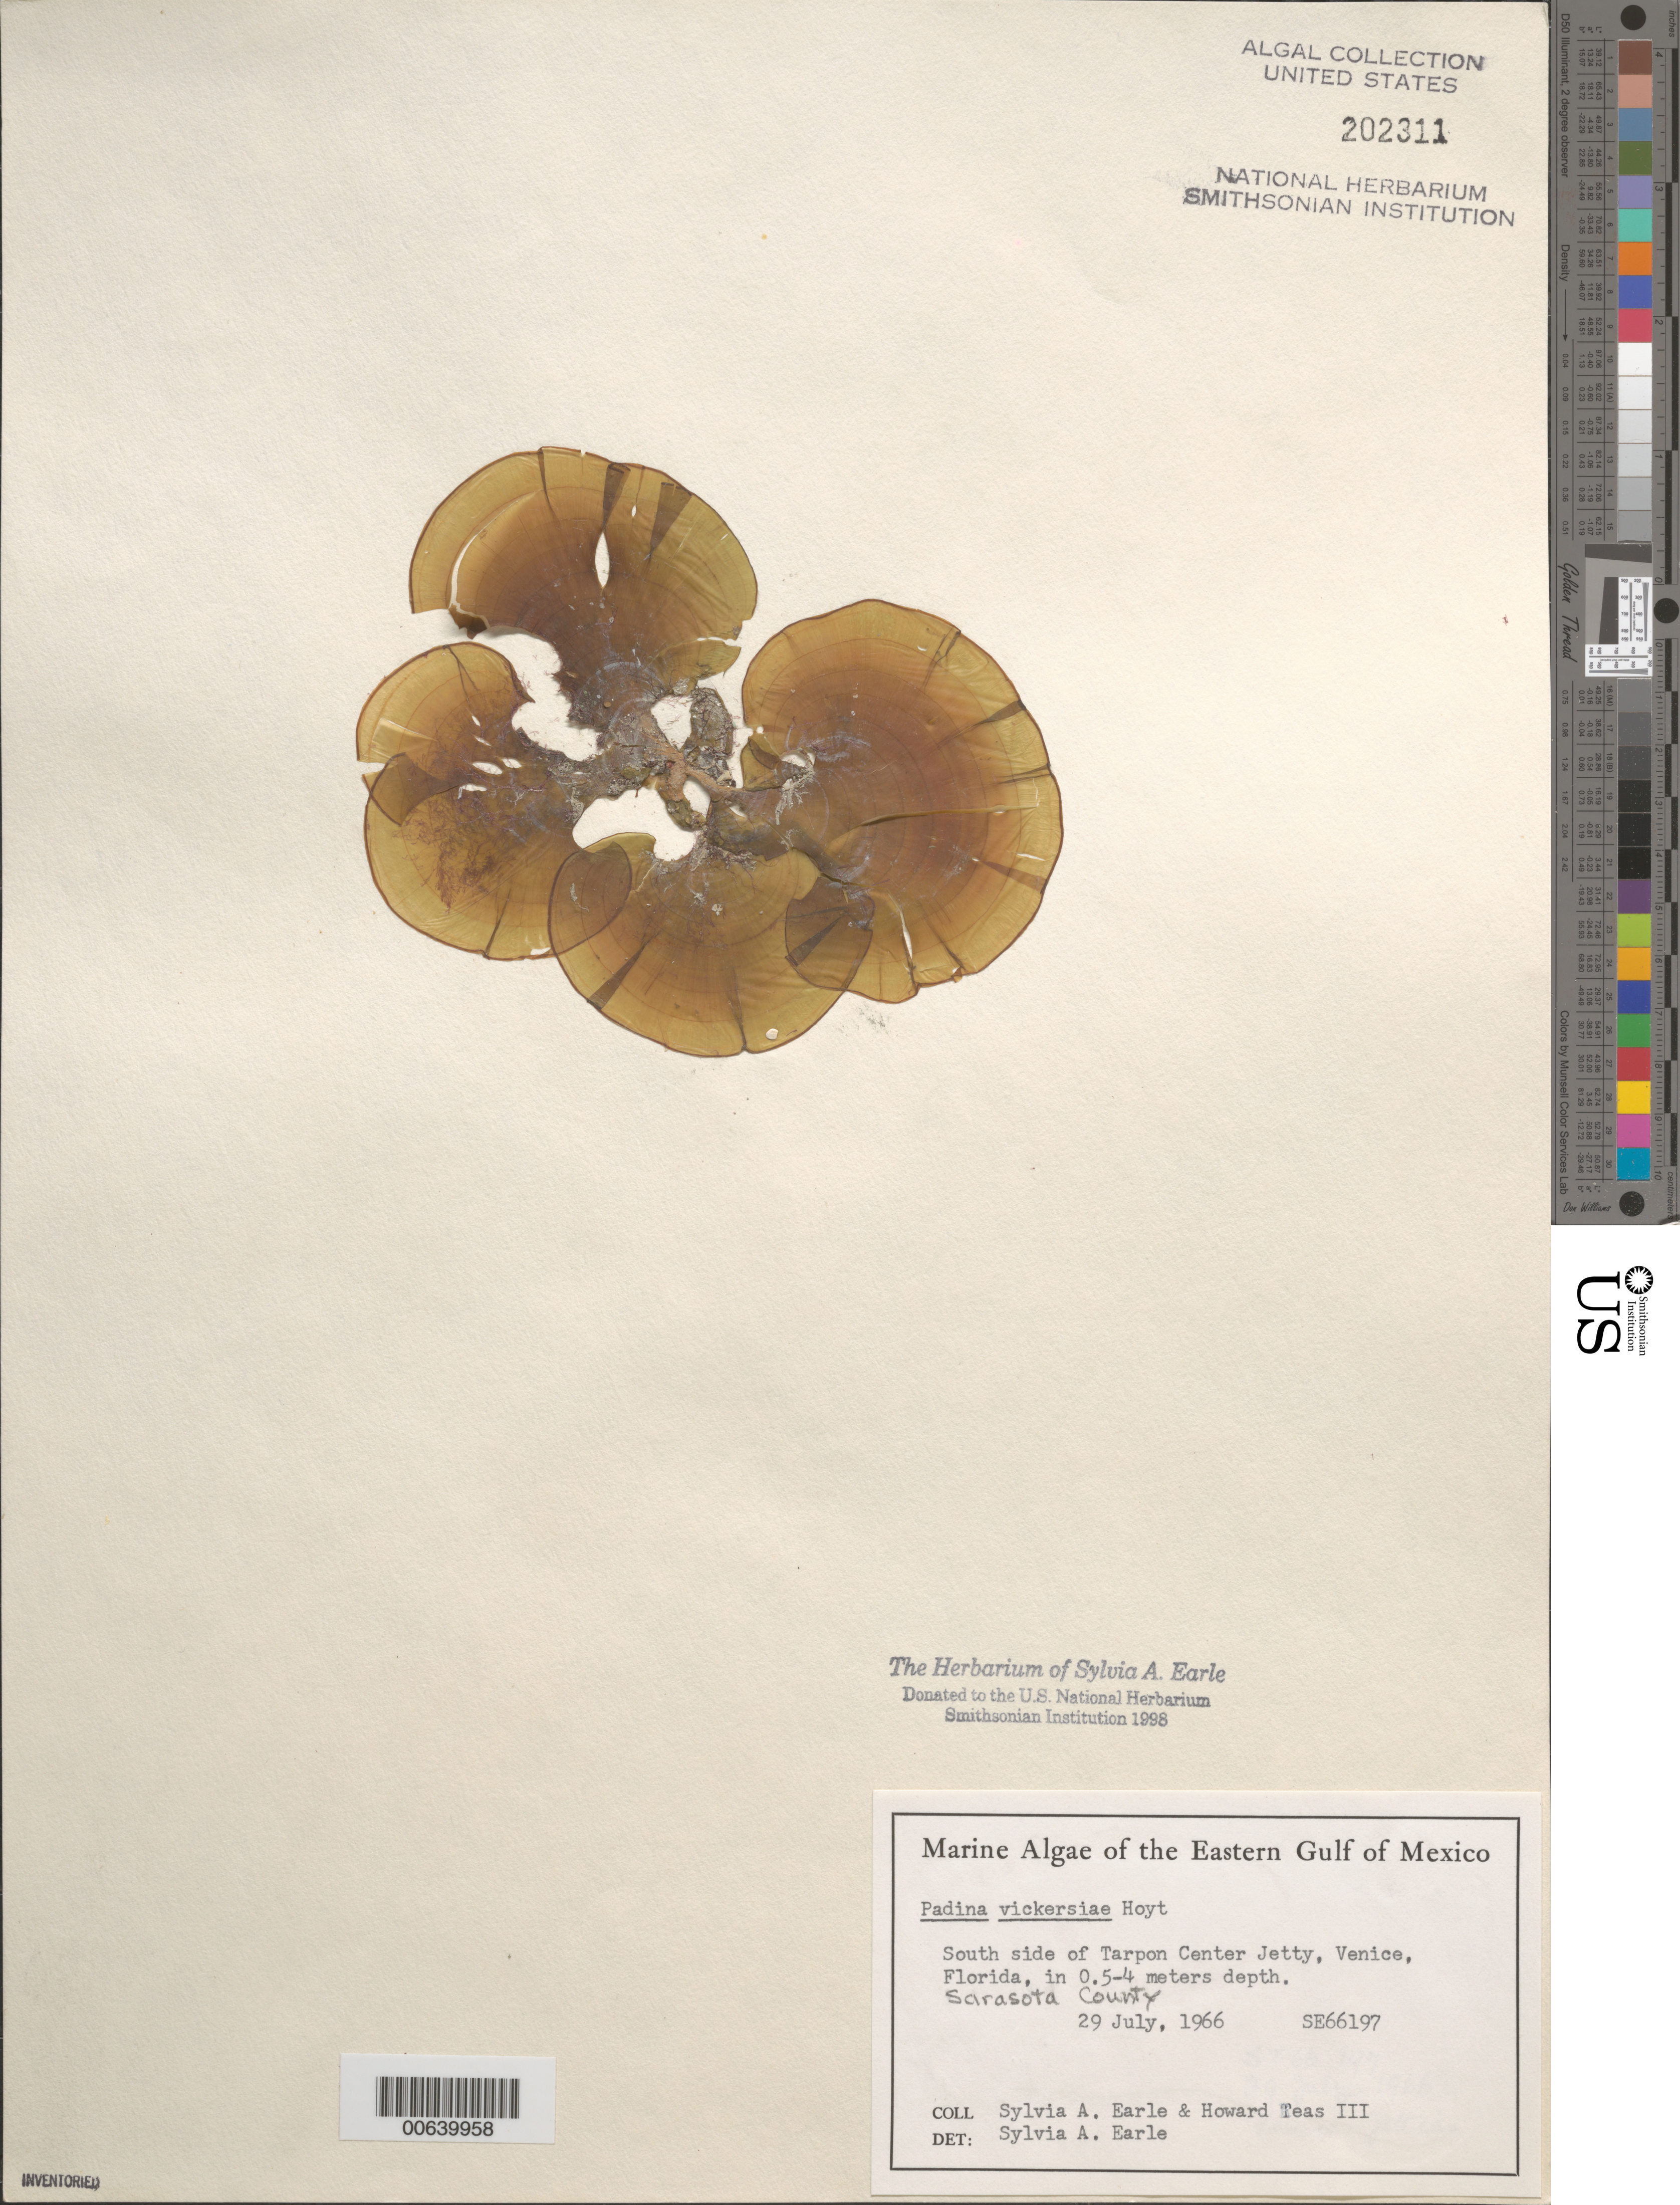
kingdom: Chromista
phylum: Ochrophyta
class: Phaeophyceae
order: Dictyotales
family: Dictyotaceae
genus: Padina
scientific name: Padina gymnospora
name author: (Kütz.) O.G. Sond.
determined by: Algae name updating Project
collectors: S. A. Earle & H. Teas III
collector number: SE 66197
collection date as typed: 29 Jul 1966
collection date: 1966-07-29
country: United States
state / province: Florida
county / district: Sarasota County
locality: Tarpon Center jetty, Venice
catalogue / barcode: US 202311